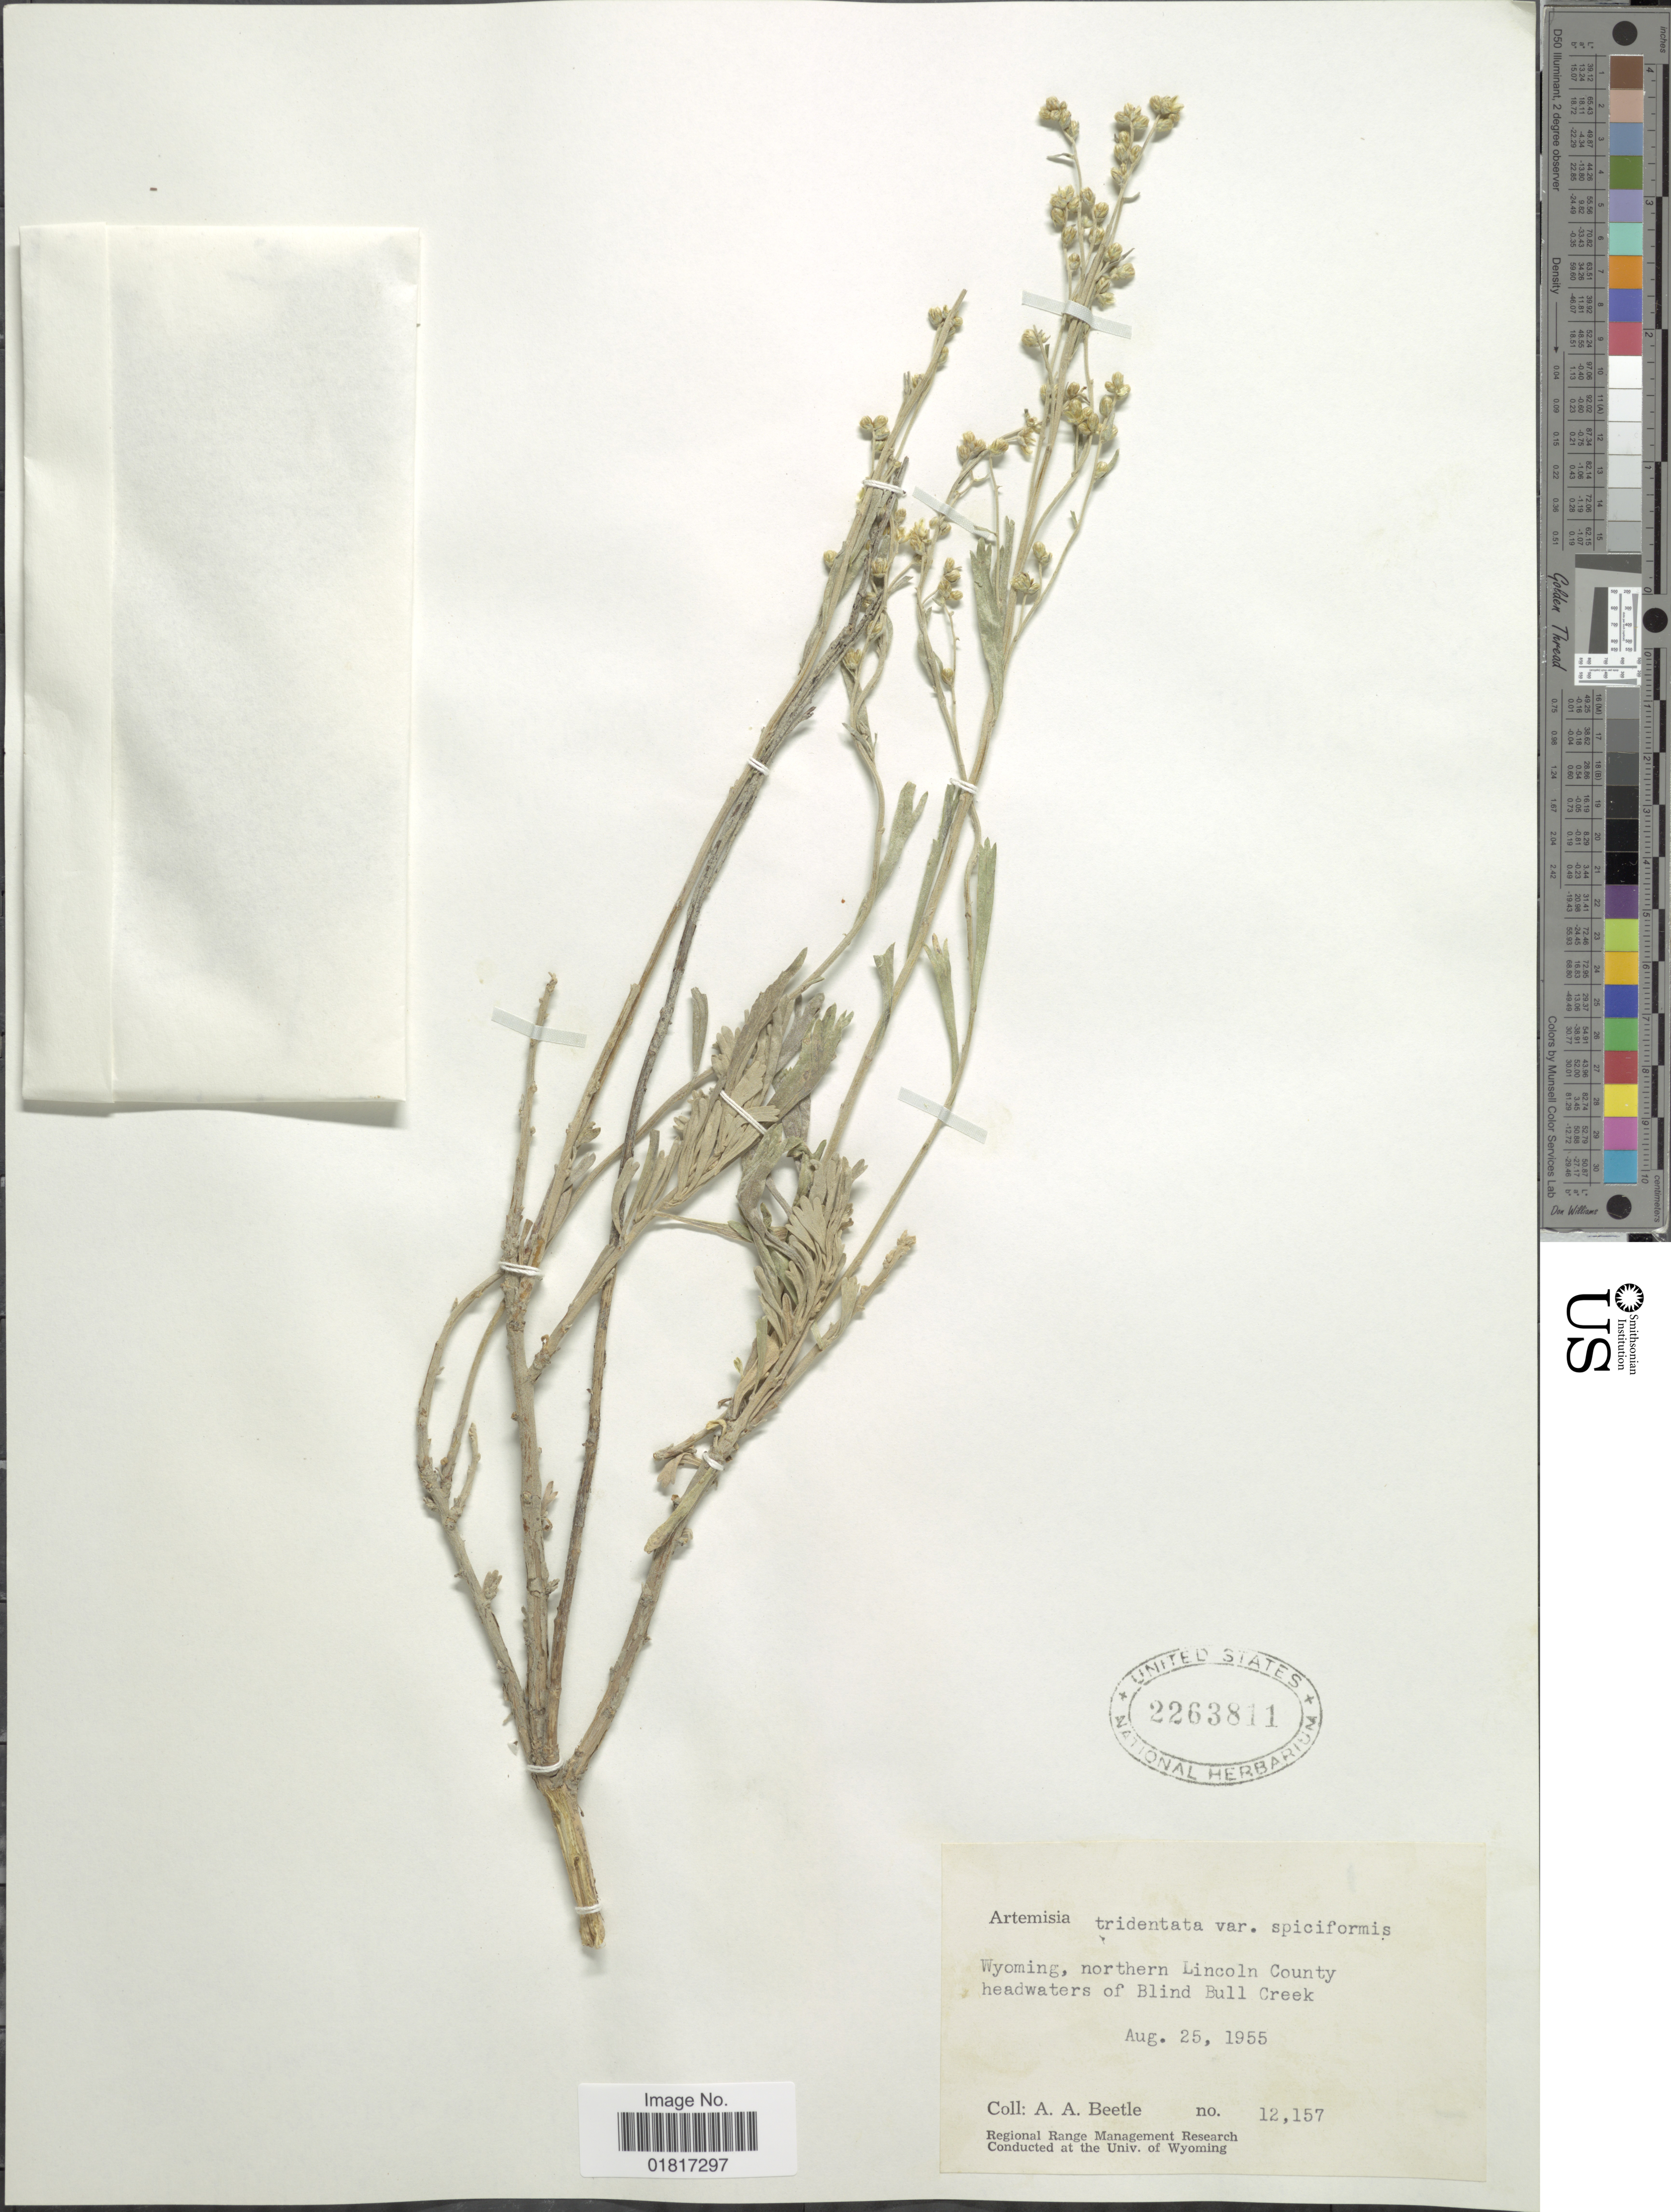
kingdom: Plantae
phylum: Tracheophyta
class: Magnoliopsida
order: Asterales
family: Asteraceae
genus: Artemisia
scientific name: Artemisia tridentata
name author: Nutt.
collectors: A. A. Beetle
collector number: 12157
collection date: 1955-08-25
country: United States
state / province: Wyoming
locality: Northern Lincoln County headwaters of Blind Bull Creek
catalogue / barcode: US 2263811